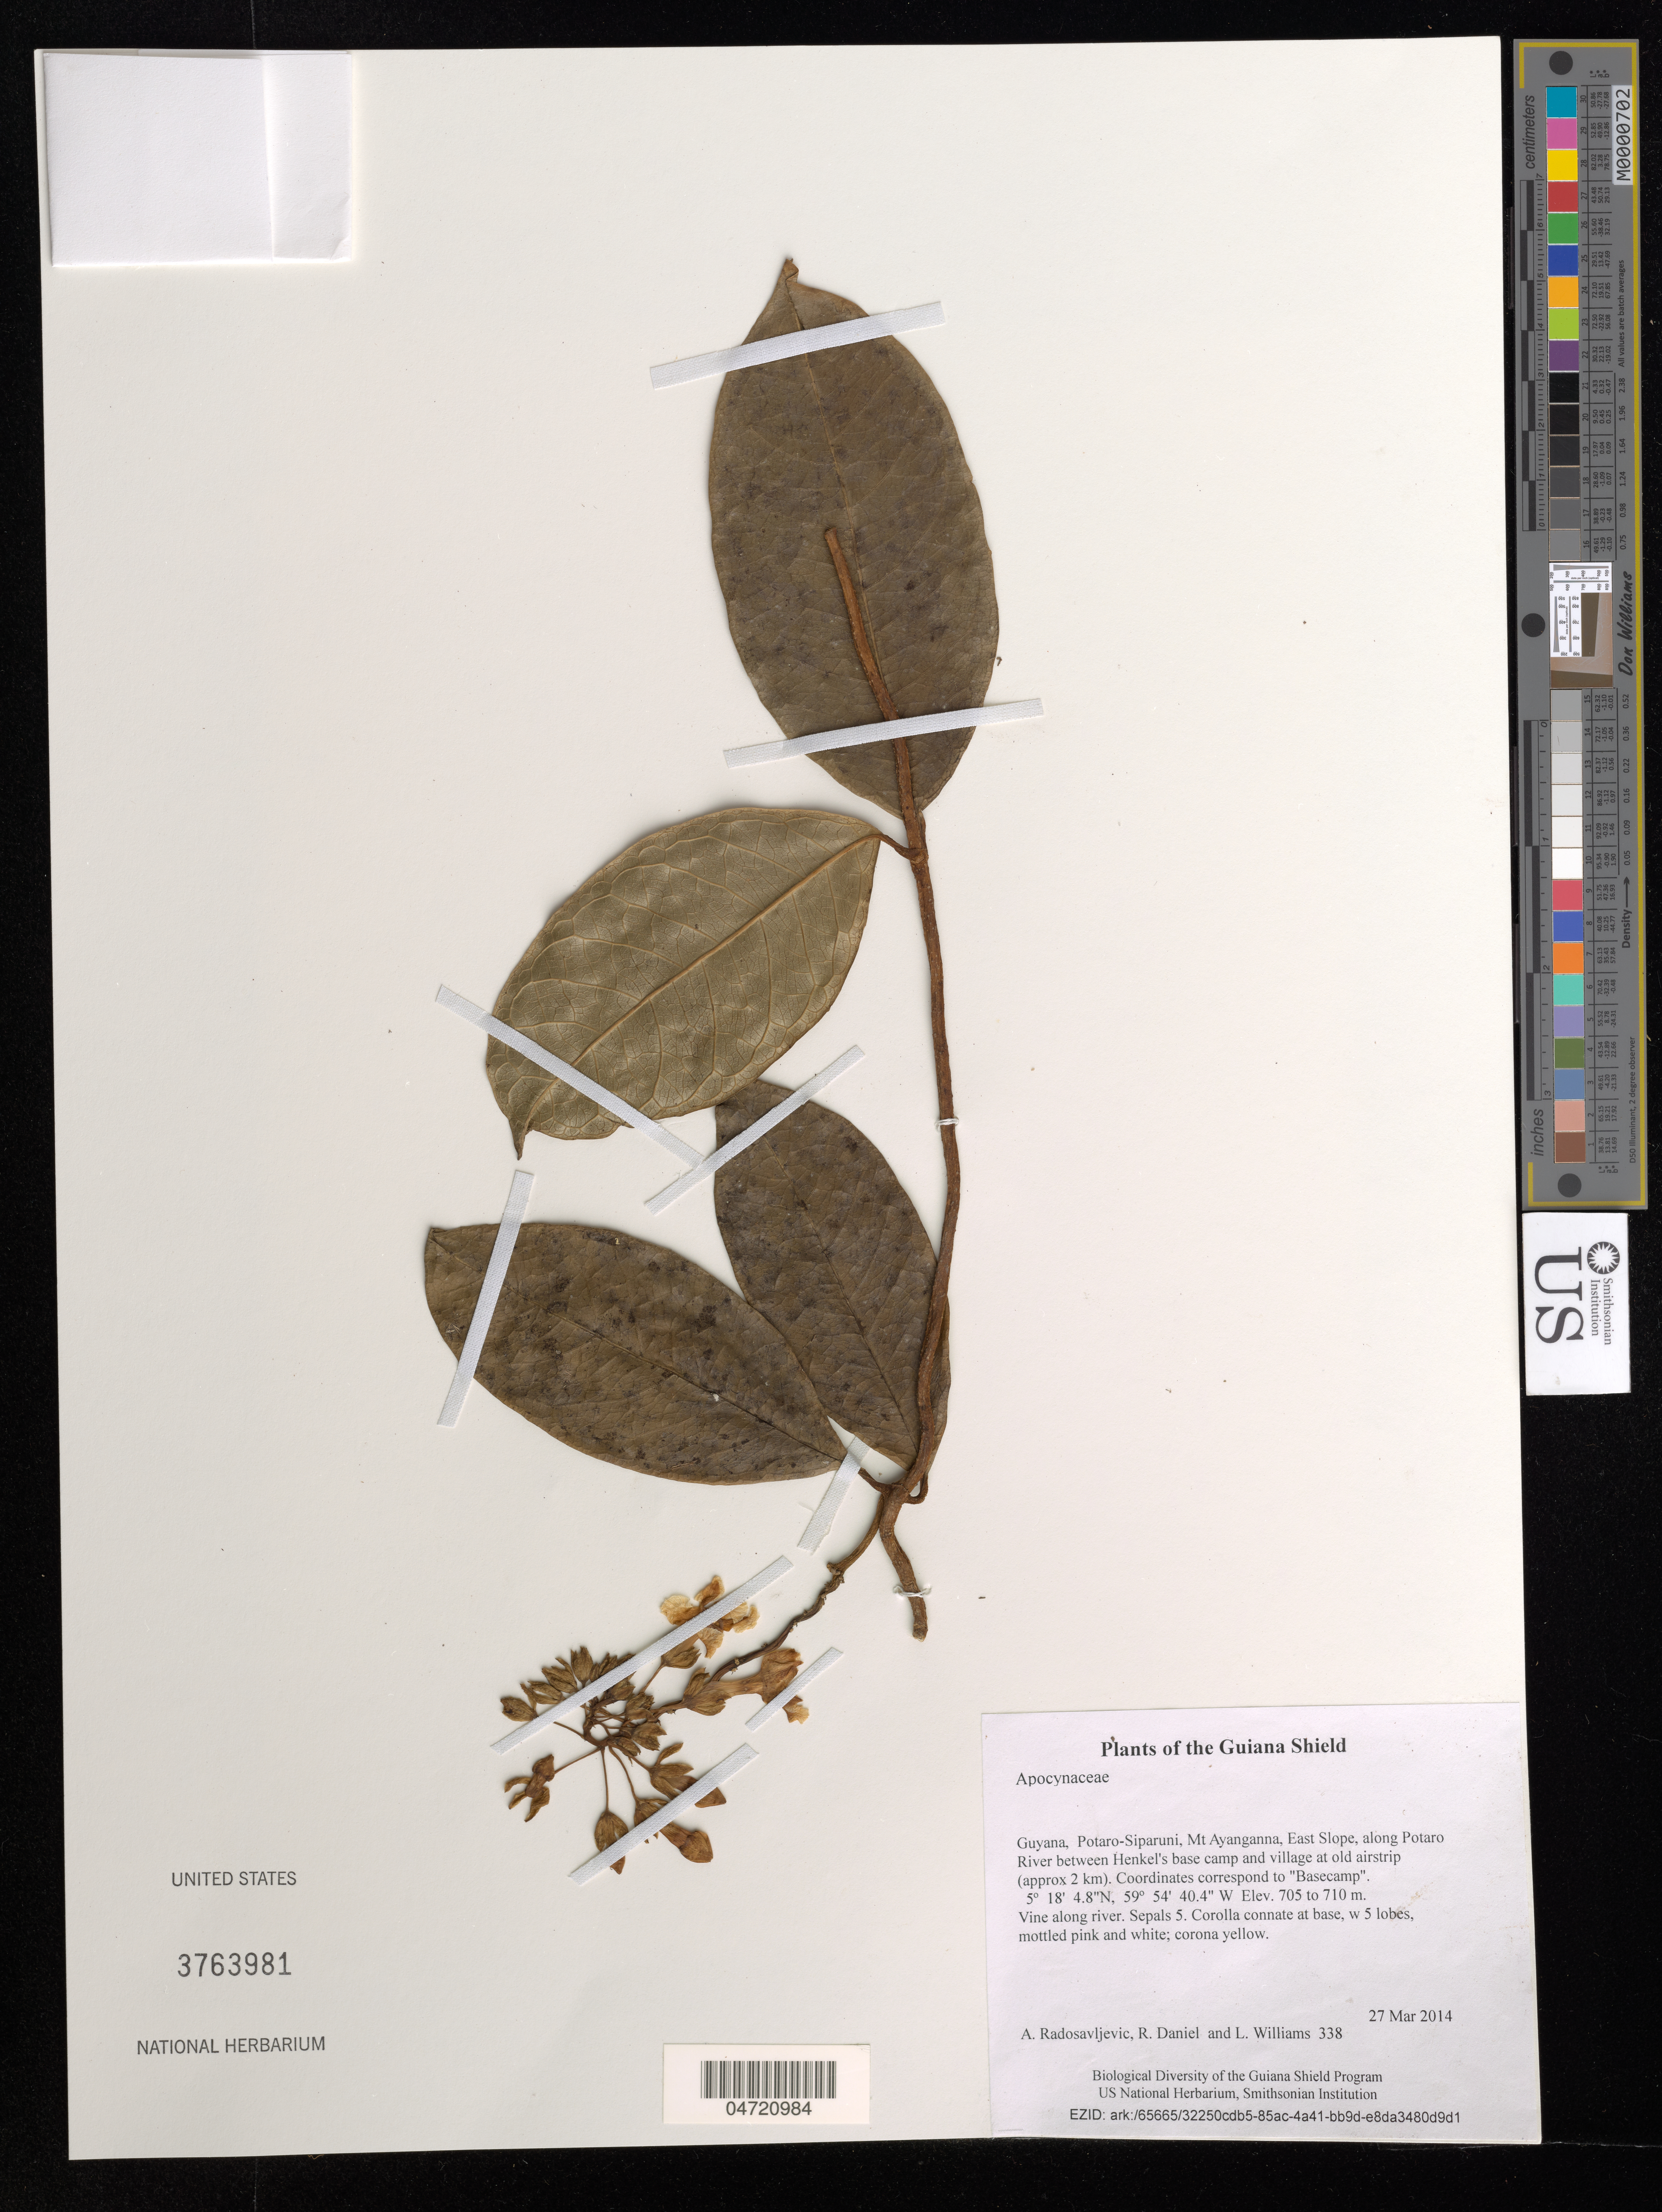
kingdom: Plantae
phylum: Tracheophyta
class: Magnoliopsida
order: Gentianales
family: Apocynaceae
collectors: A. Radosavljevic, R. Daniel & L. Williams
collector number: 338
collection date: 2014-03-27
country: Guyana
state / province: Potaro-Siparuni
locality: Mt Ayanganna, East Slope, along Potaro River between Henkel's base camp and village at old airstrip (approx 2 km). Coordinates correspond to "Basecamp".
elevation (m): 705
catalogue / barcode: US 3763981